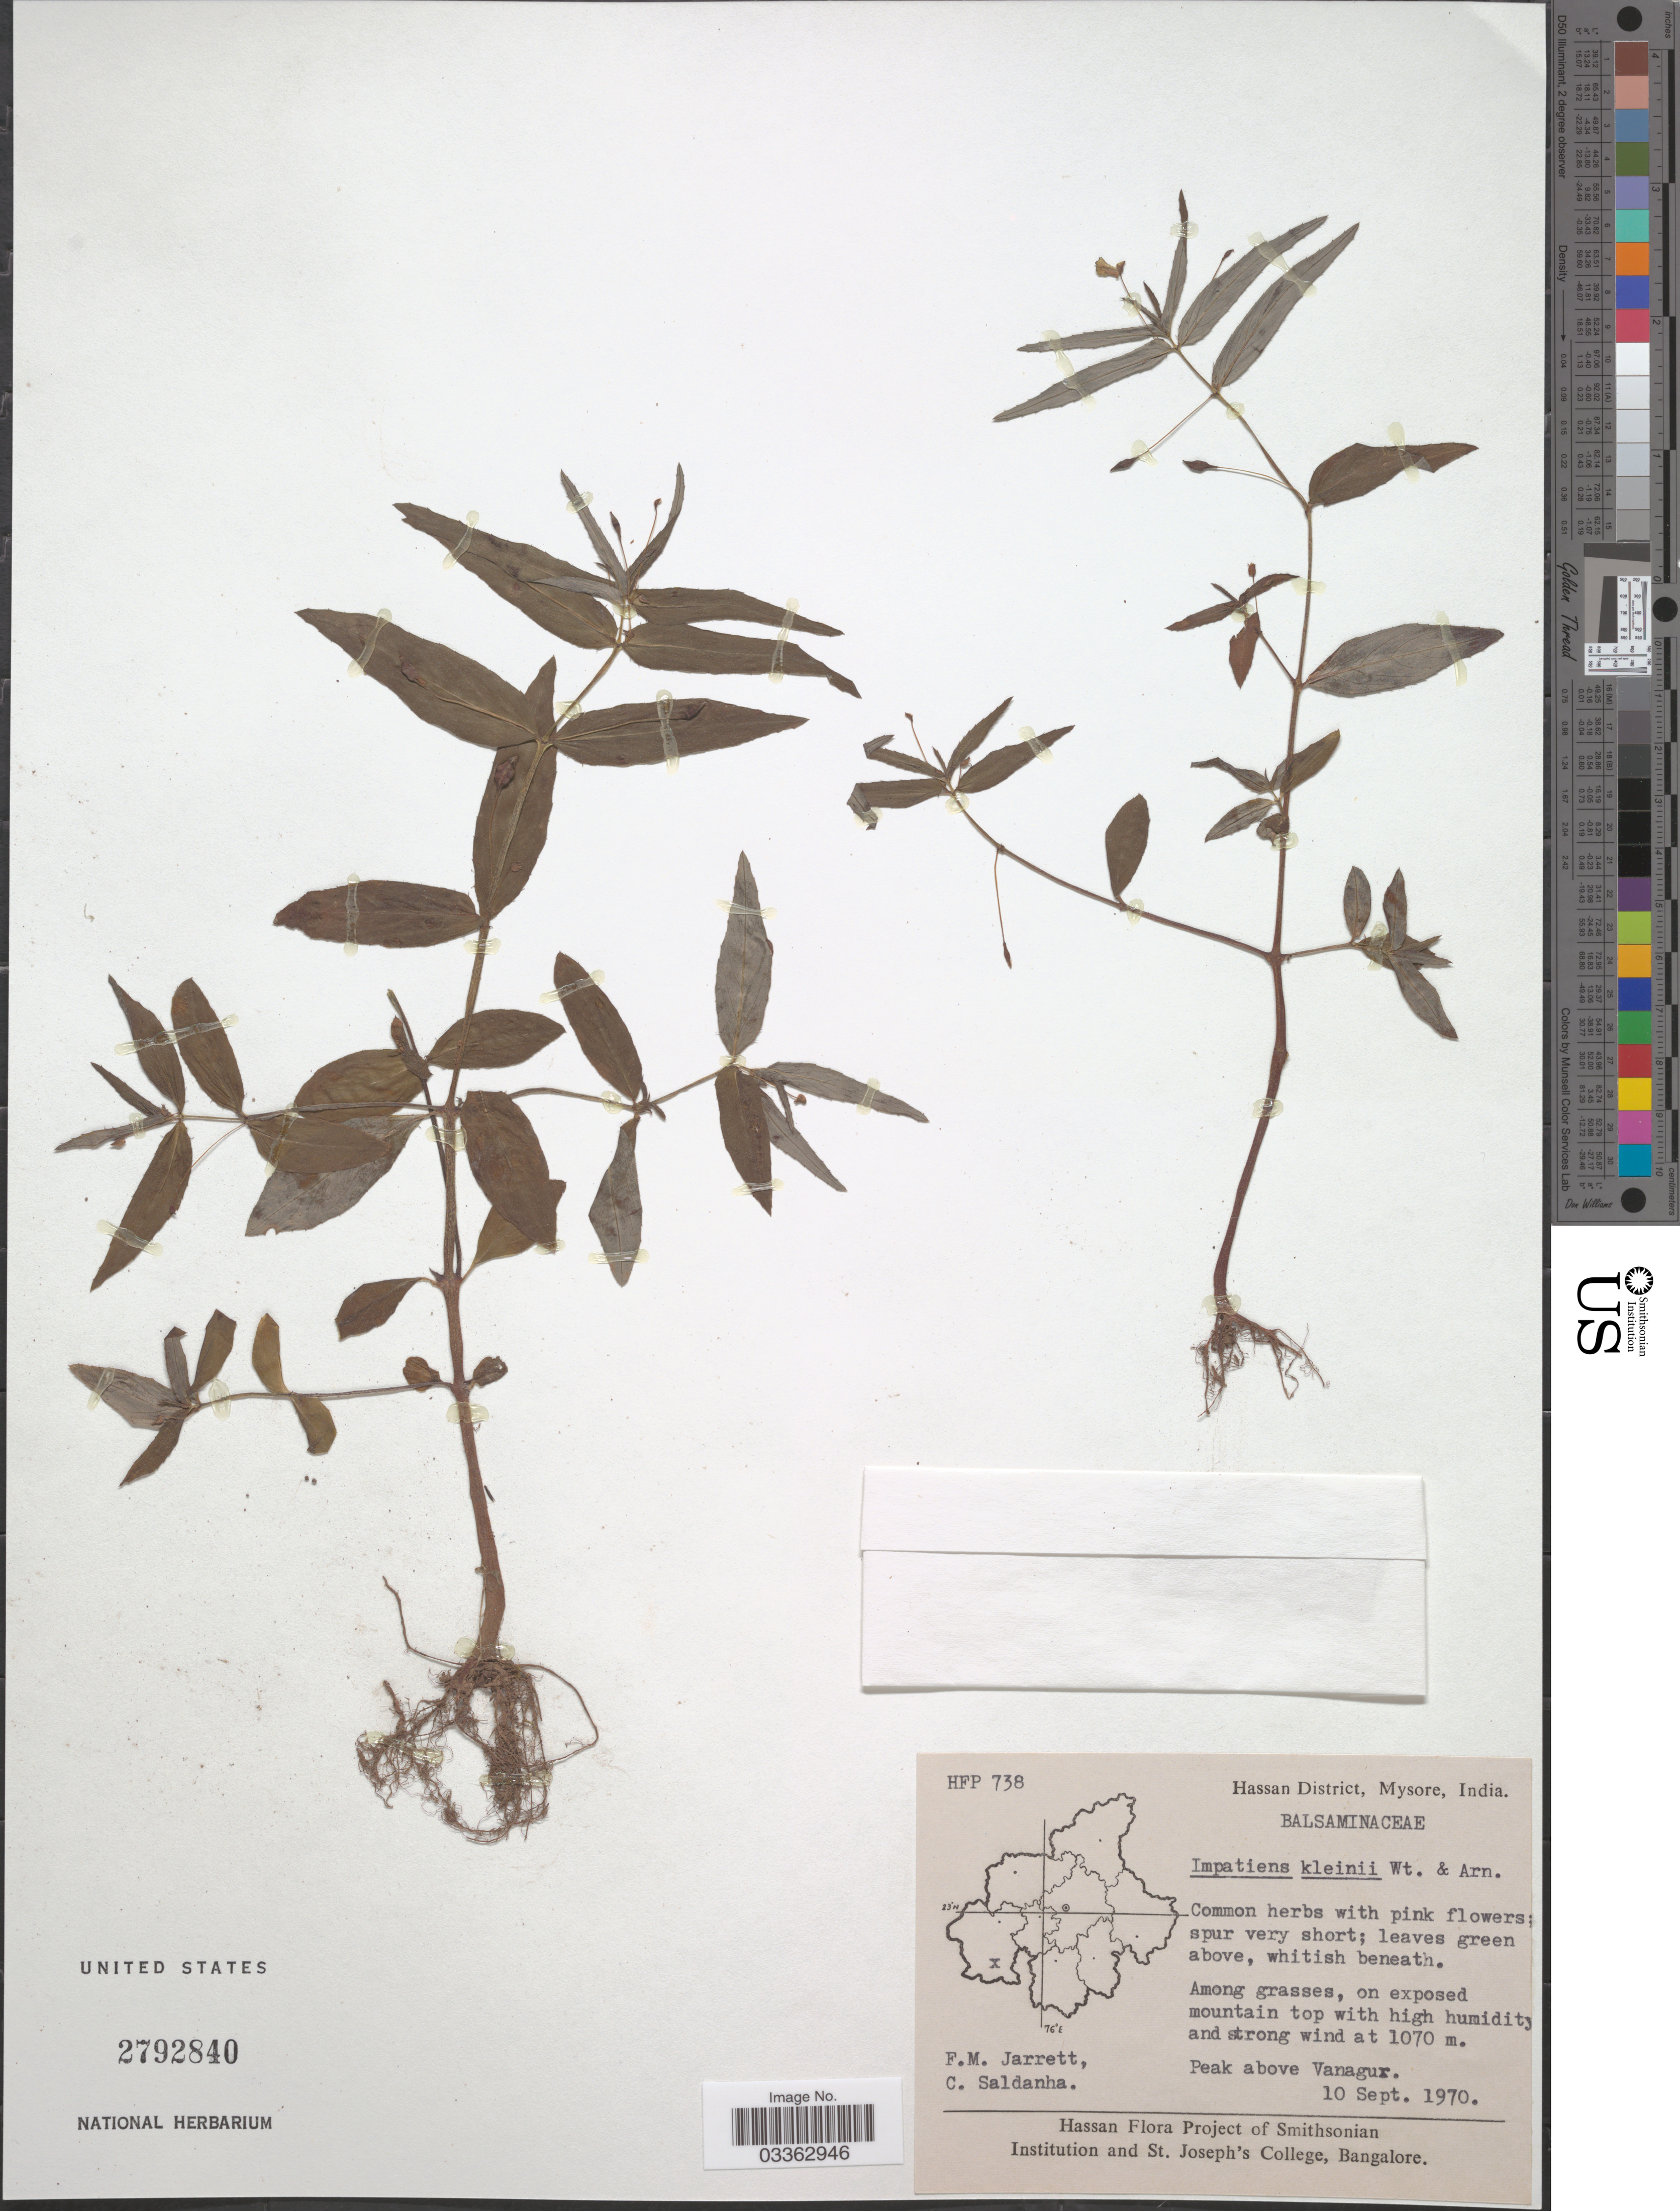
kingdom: Plantae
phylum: Tracheophyta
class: Magnoliopsida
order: Ericales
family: Balsaminaceae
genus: Impatiens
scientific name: Impatiens kleinii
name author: Wight & Arn.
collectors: F. M. Jarrett & C. Saldanha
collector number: HFP 738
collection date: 1970-09-10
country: India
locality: Hassan District, Mysore. Peak above Vanagur.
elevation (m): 1070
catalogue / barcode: US 2792840